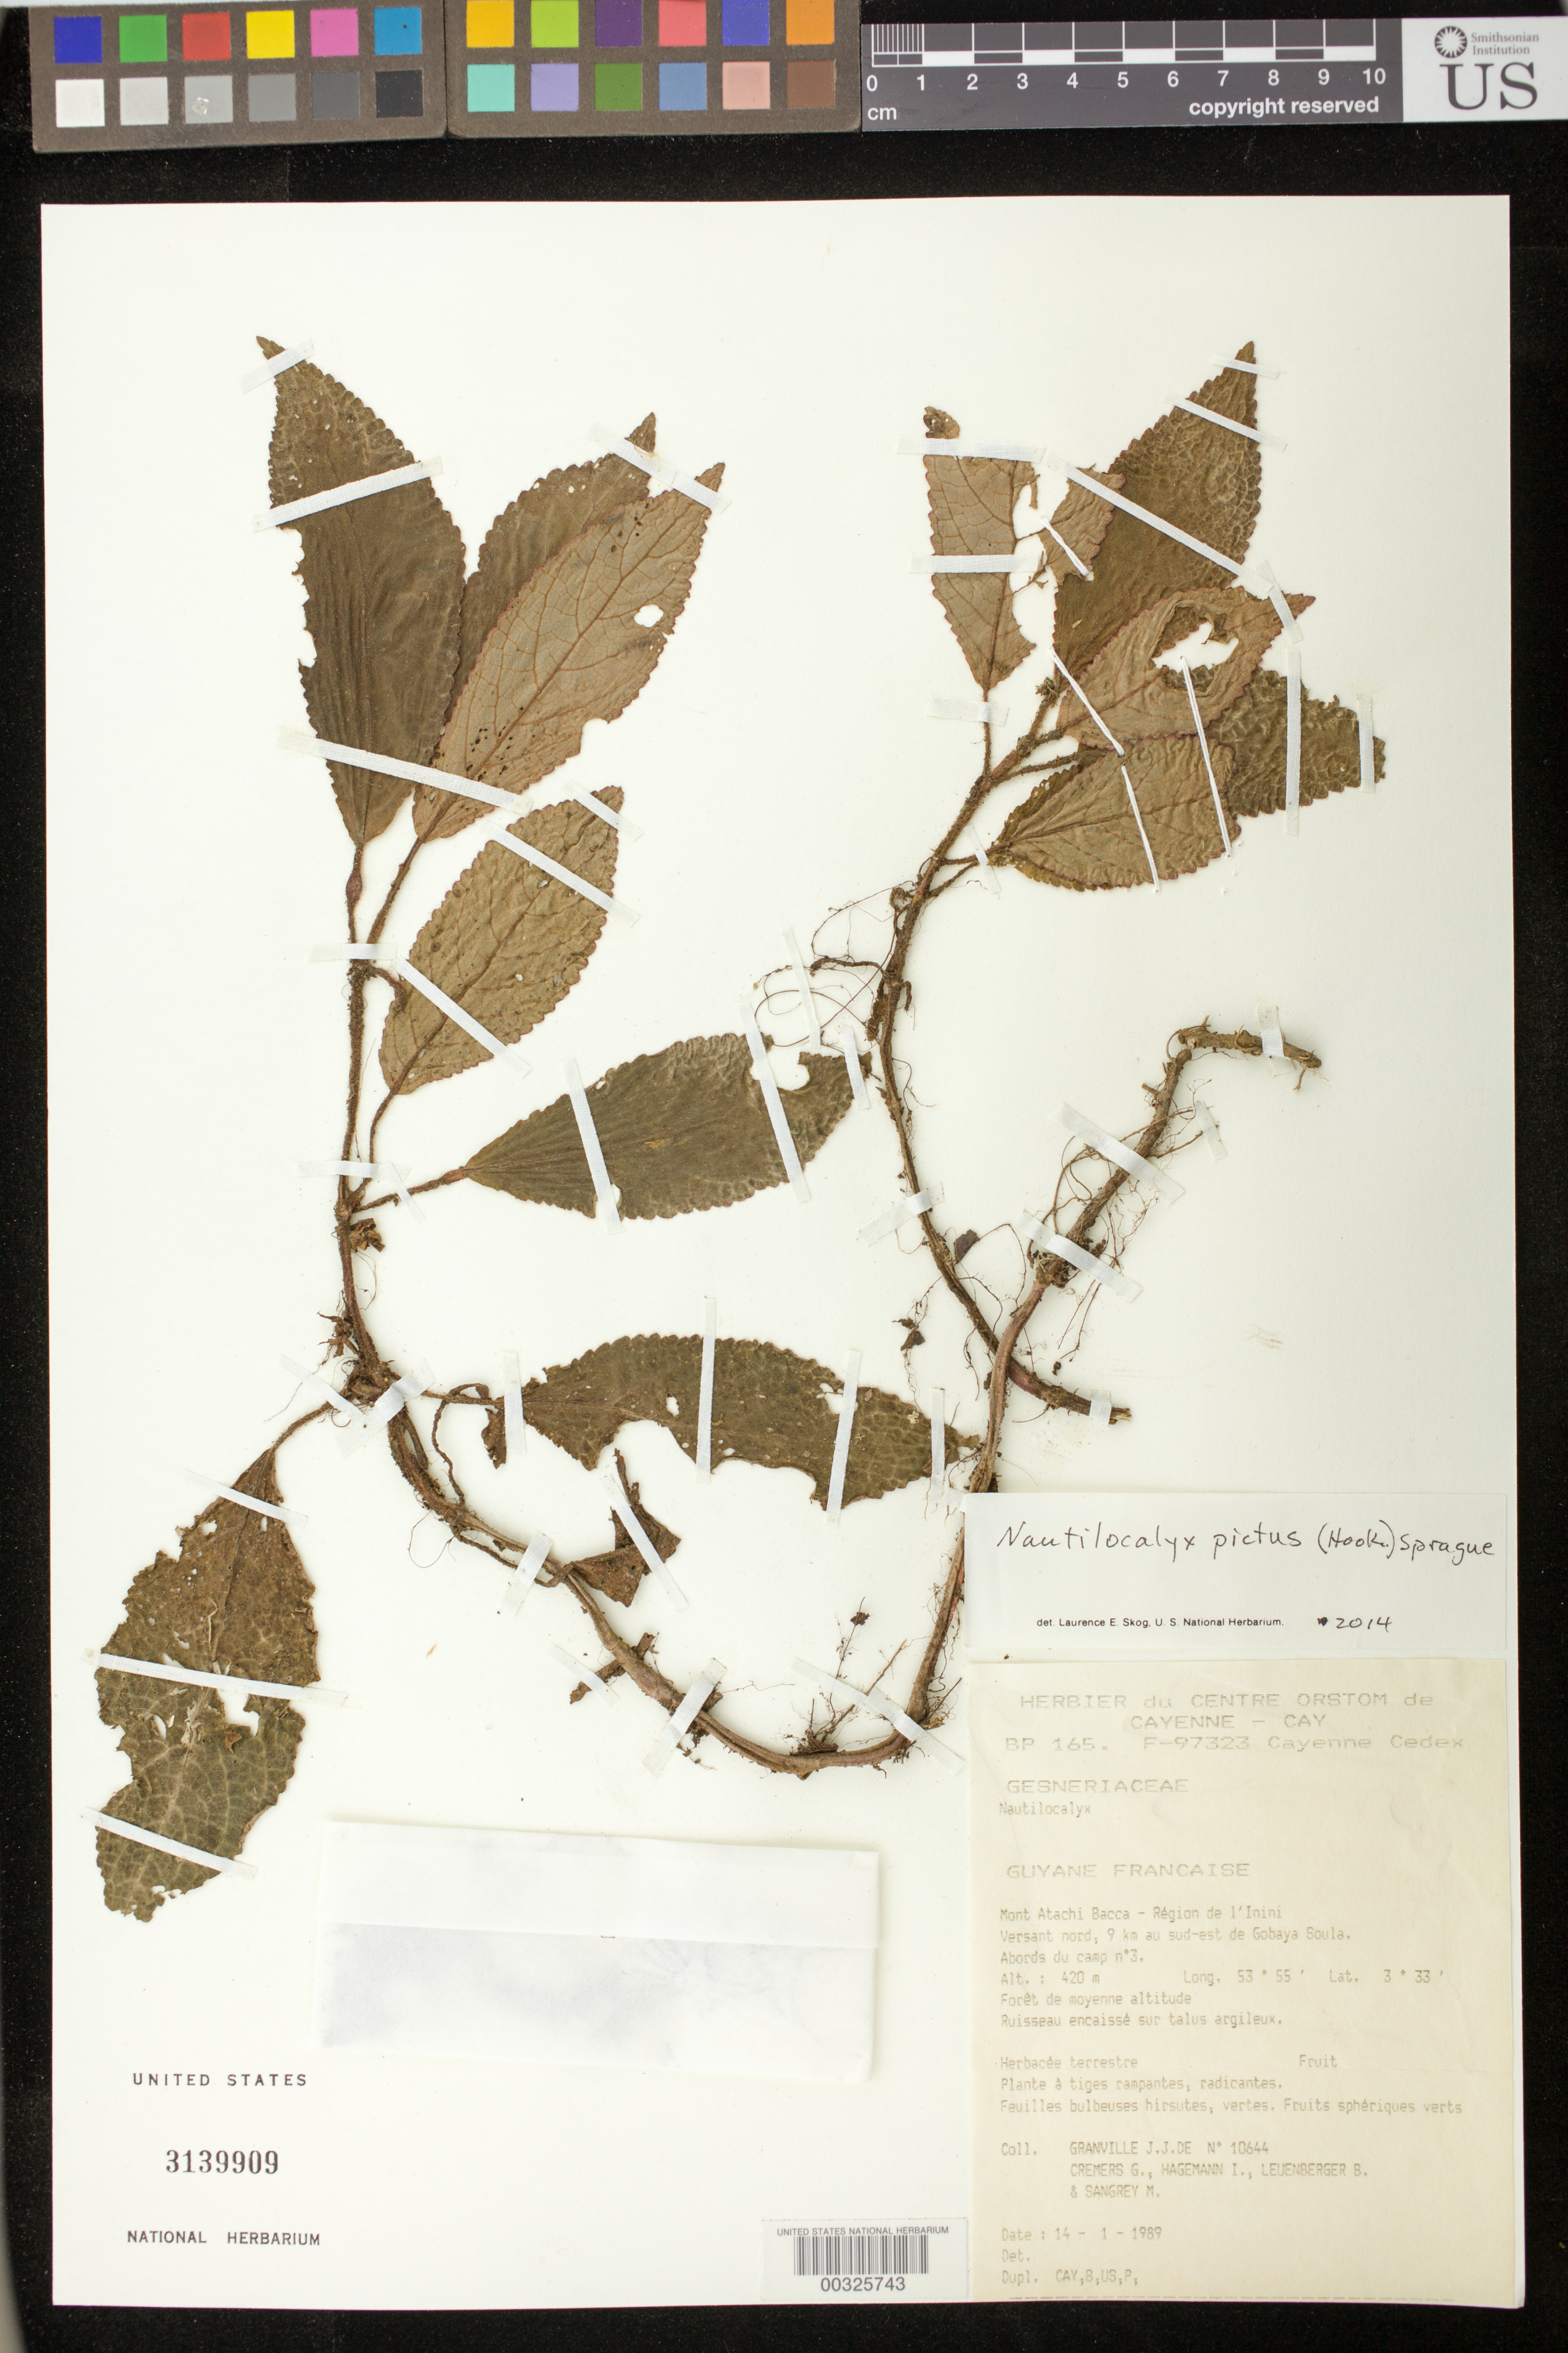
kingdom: Plantae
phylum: Tracheophyta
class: Magnoliopsida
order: Lamiales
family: Gesneriaceae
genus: Nautilocalyx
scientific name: Nautilocalyx pictus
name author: (Hook.) Sprague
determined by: Skog, Laurence E.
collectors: J.-J. de Granville, G. Cremers, I. Hagemann, B. Leuenberger & M. S. Sangrey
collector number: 10644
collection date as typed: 14 Jan 1989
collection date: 1989-01-14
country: French Guiana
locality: Mont Atachi Bacca - region de l'Inini, north slope, 9 km SE of Gobaya Soula, outskirts of camp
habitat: Forest ...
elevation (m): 420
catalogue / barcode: US 3139909